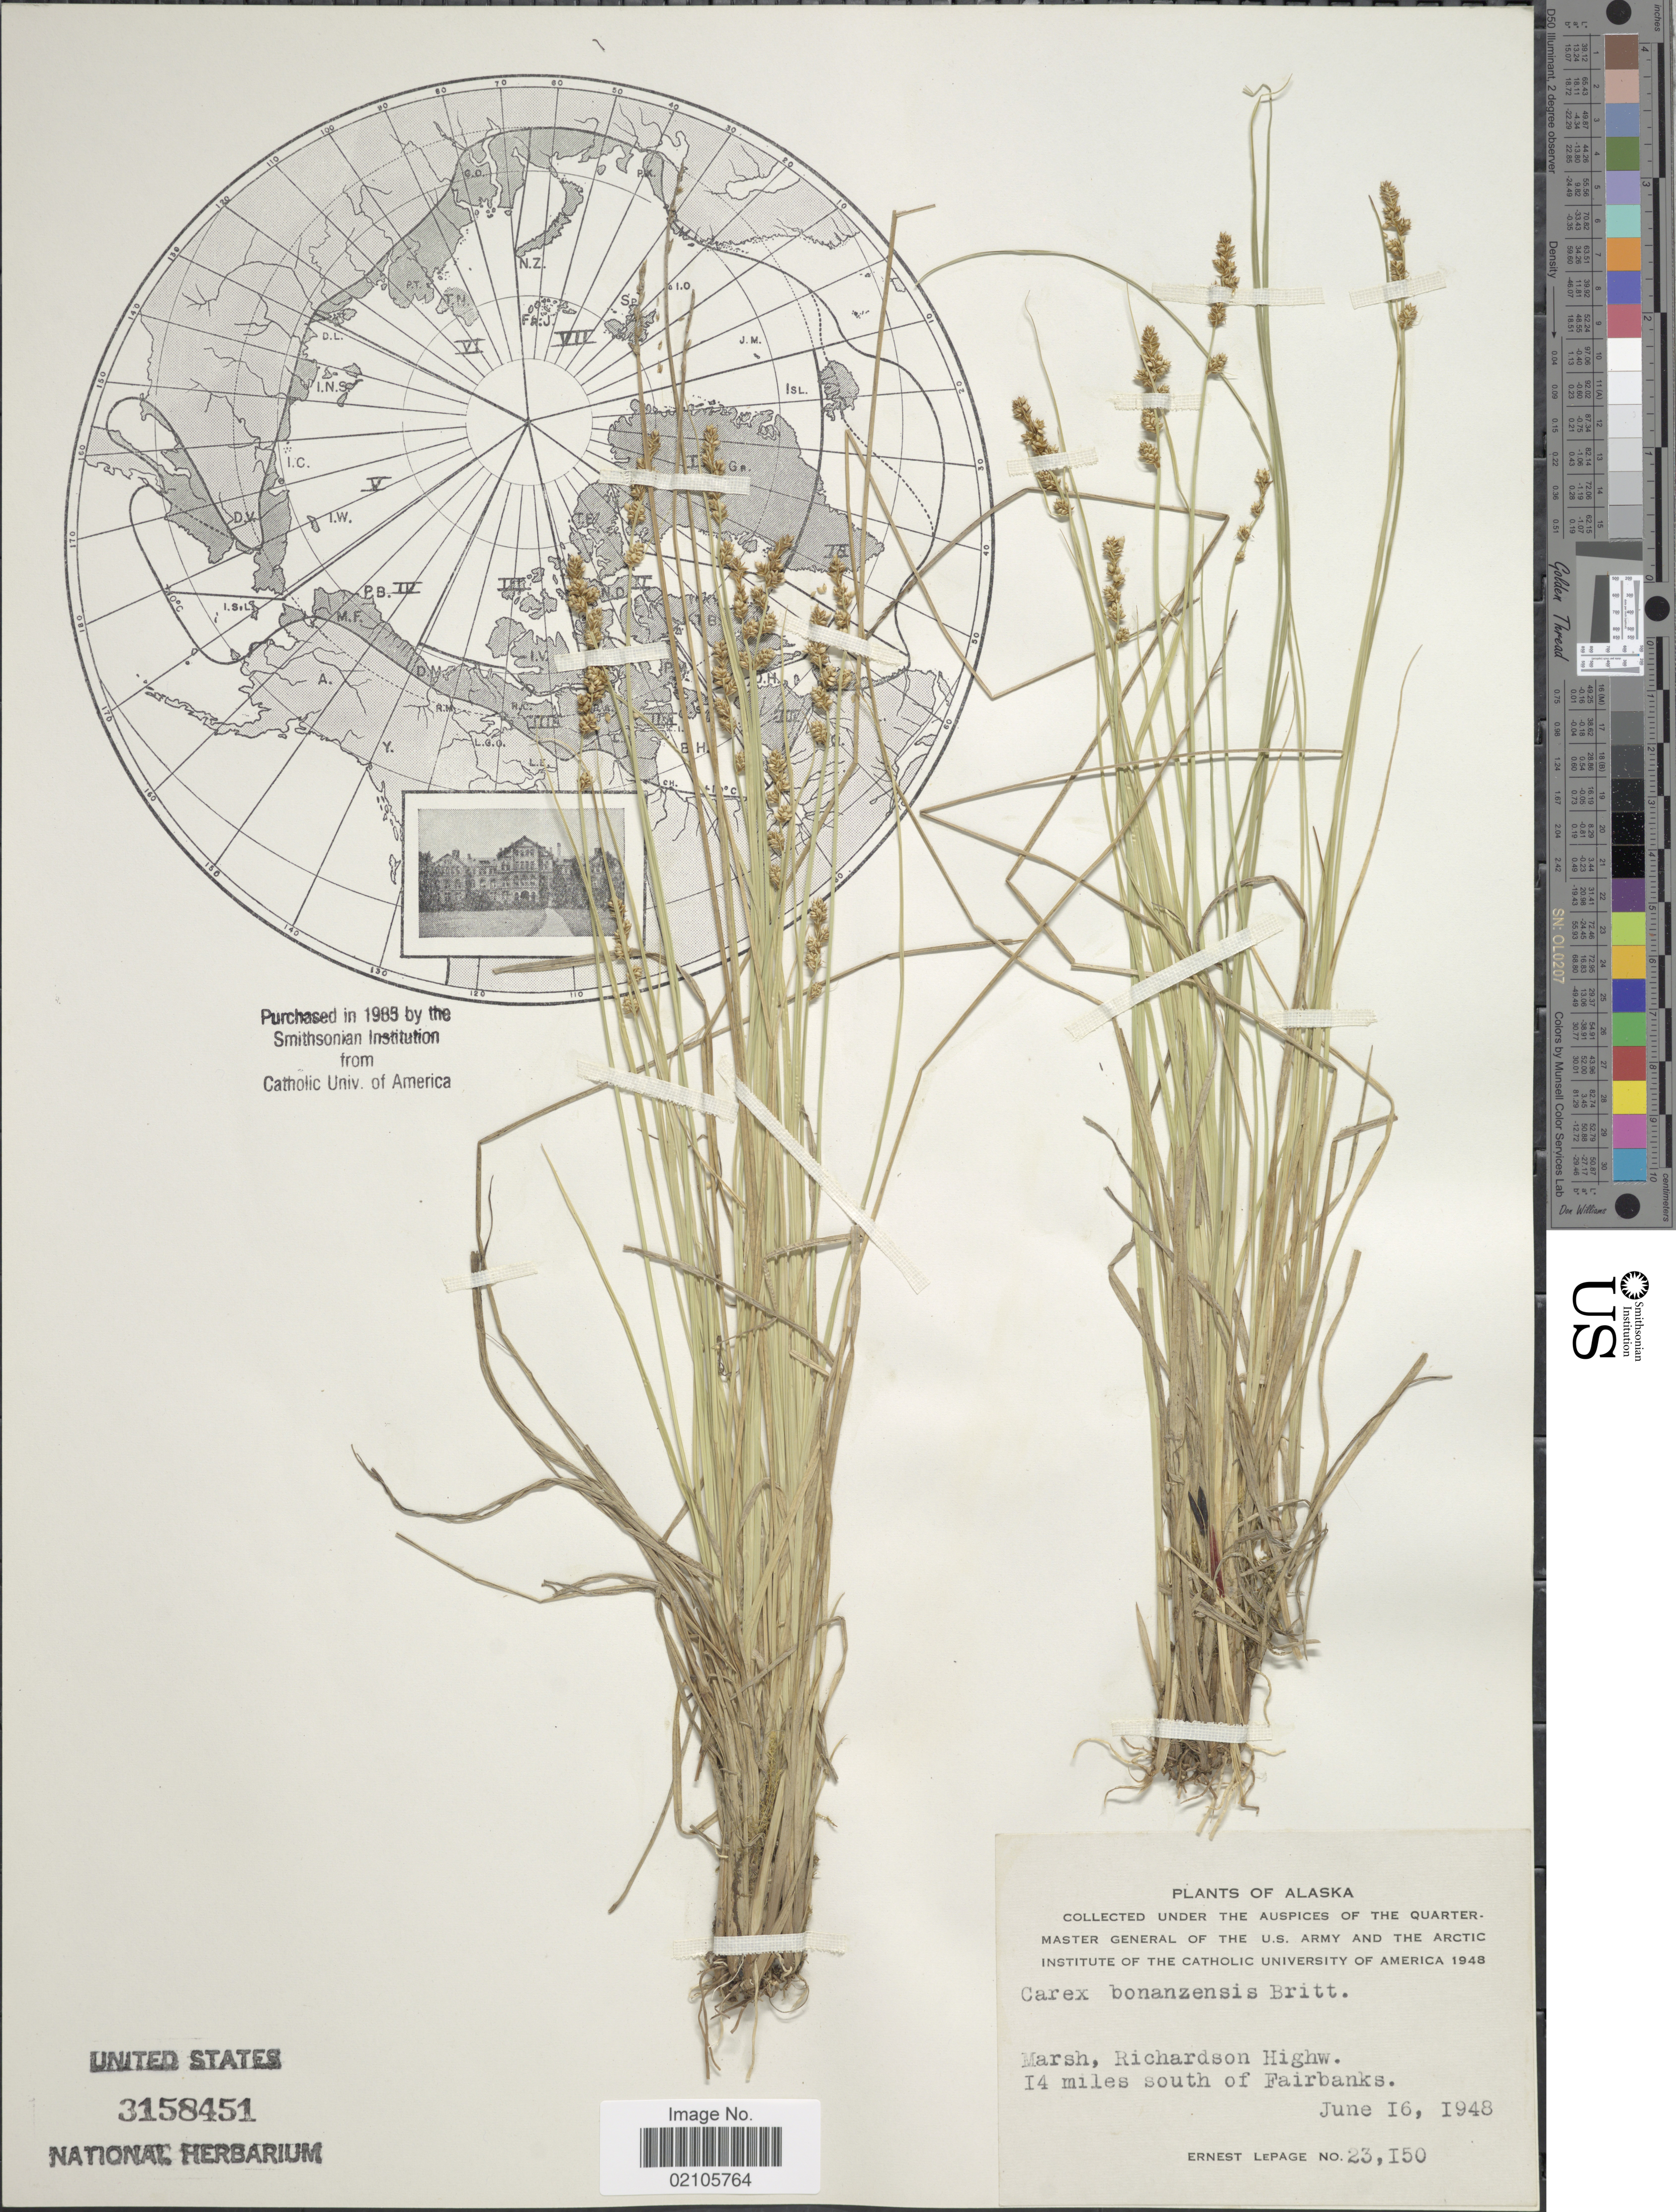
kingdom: Plantae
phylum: Tracheophyta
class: Liliopsida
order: Poales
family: Cyperaceae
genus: Carex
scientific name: Carex bonanzensis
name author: Britton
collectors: E. Lepage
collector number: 23150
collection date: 1948-06-16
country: United States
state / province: Alaska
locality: Marsh, Richardson Highw. 14 miles south of Fairbanks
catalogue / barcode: US 3158451